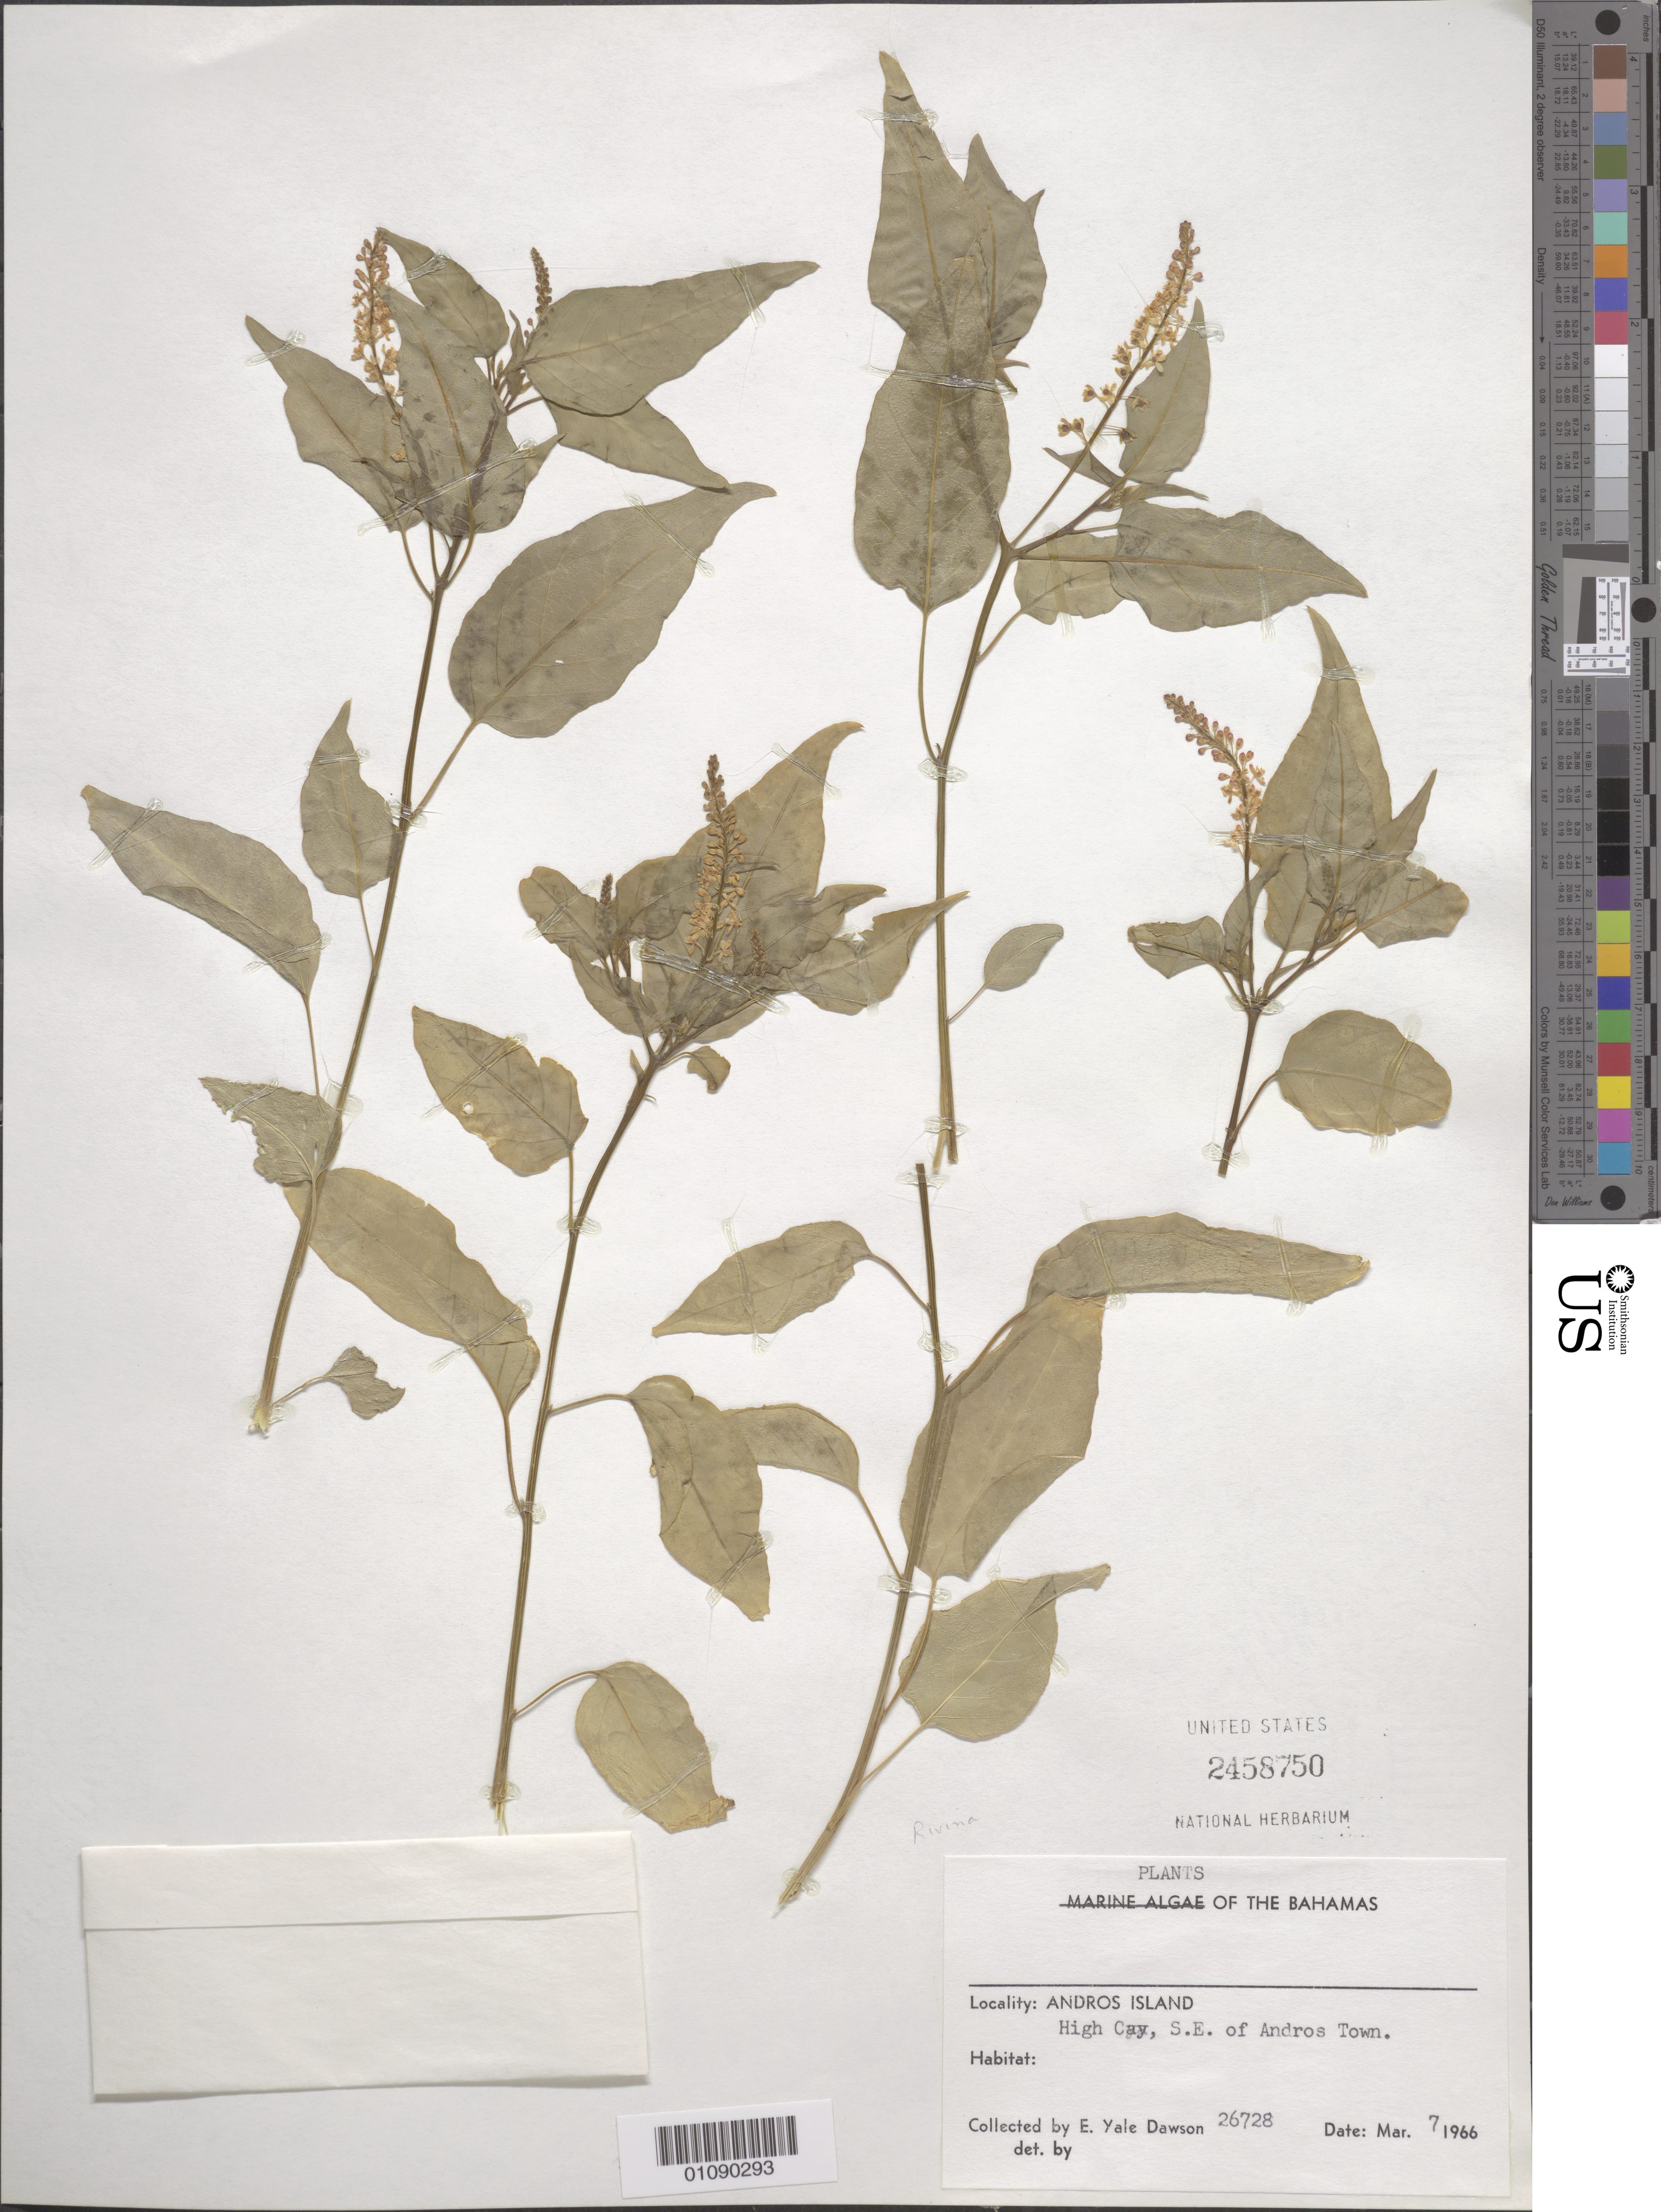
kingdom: Plantae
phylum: Tracheophyta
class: Magnoliopsida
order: Caryophyllales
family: Phytolaccaceae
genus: Rivina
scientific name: Rivina humilis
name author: L.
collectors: E. Y. Dawson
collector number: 26728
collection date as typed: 07 Mar 1966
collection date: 1966-03-07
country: Bahamas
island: Andros I.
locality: Andros, High Cay, SE of Andros Town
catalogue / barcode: US 2458750